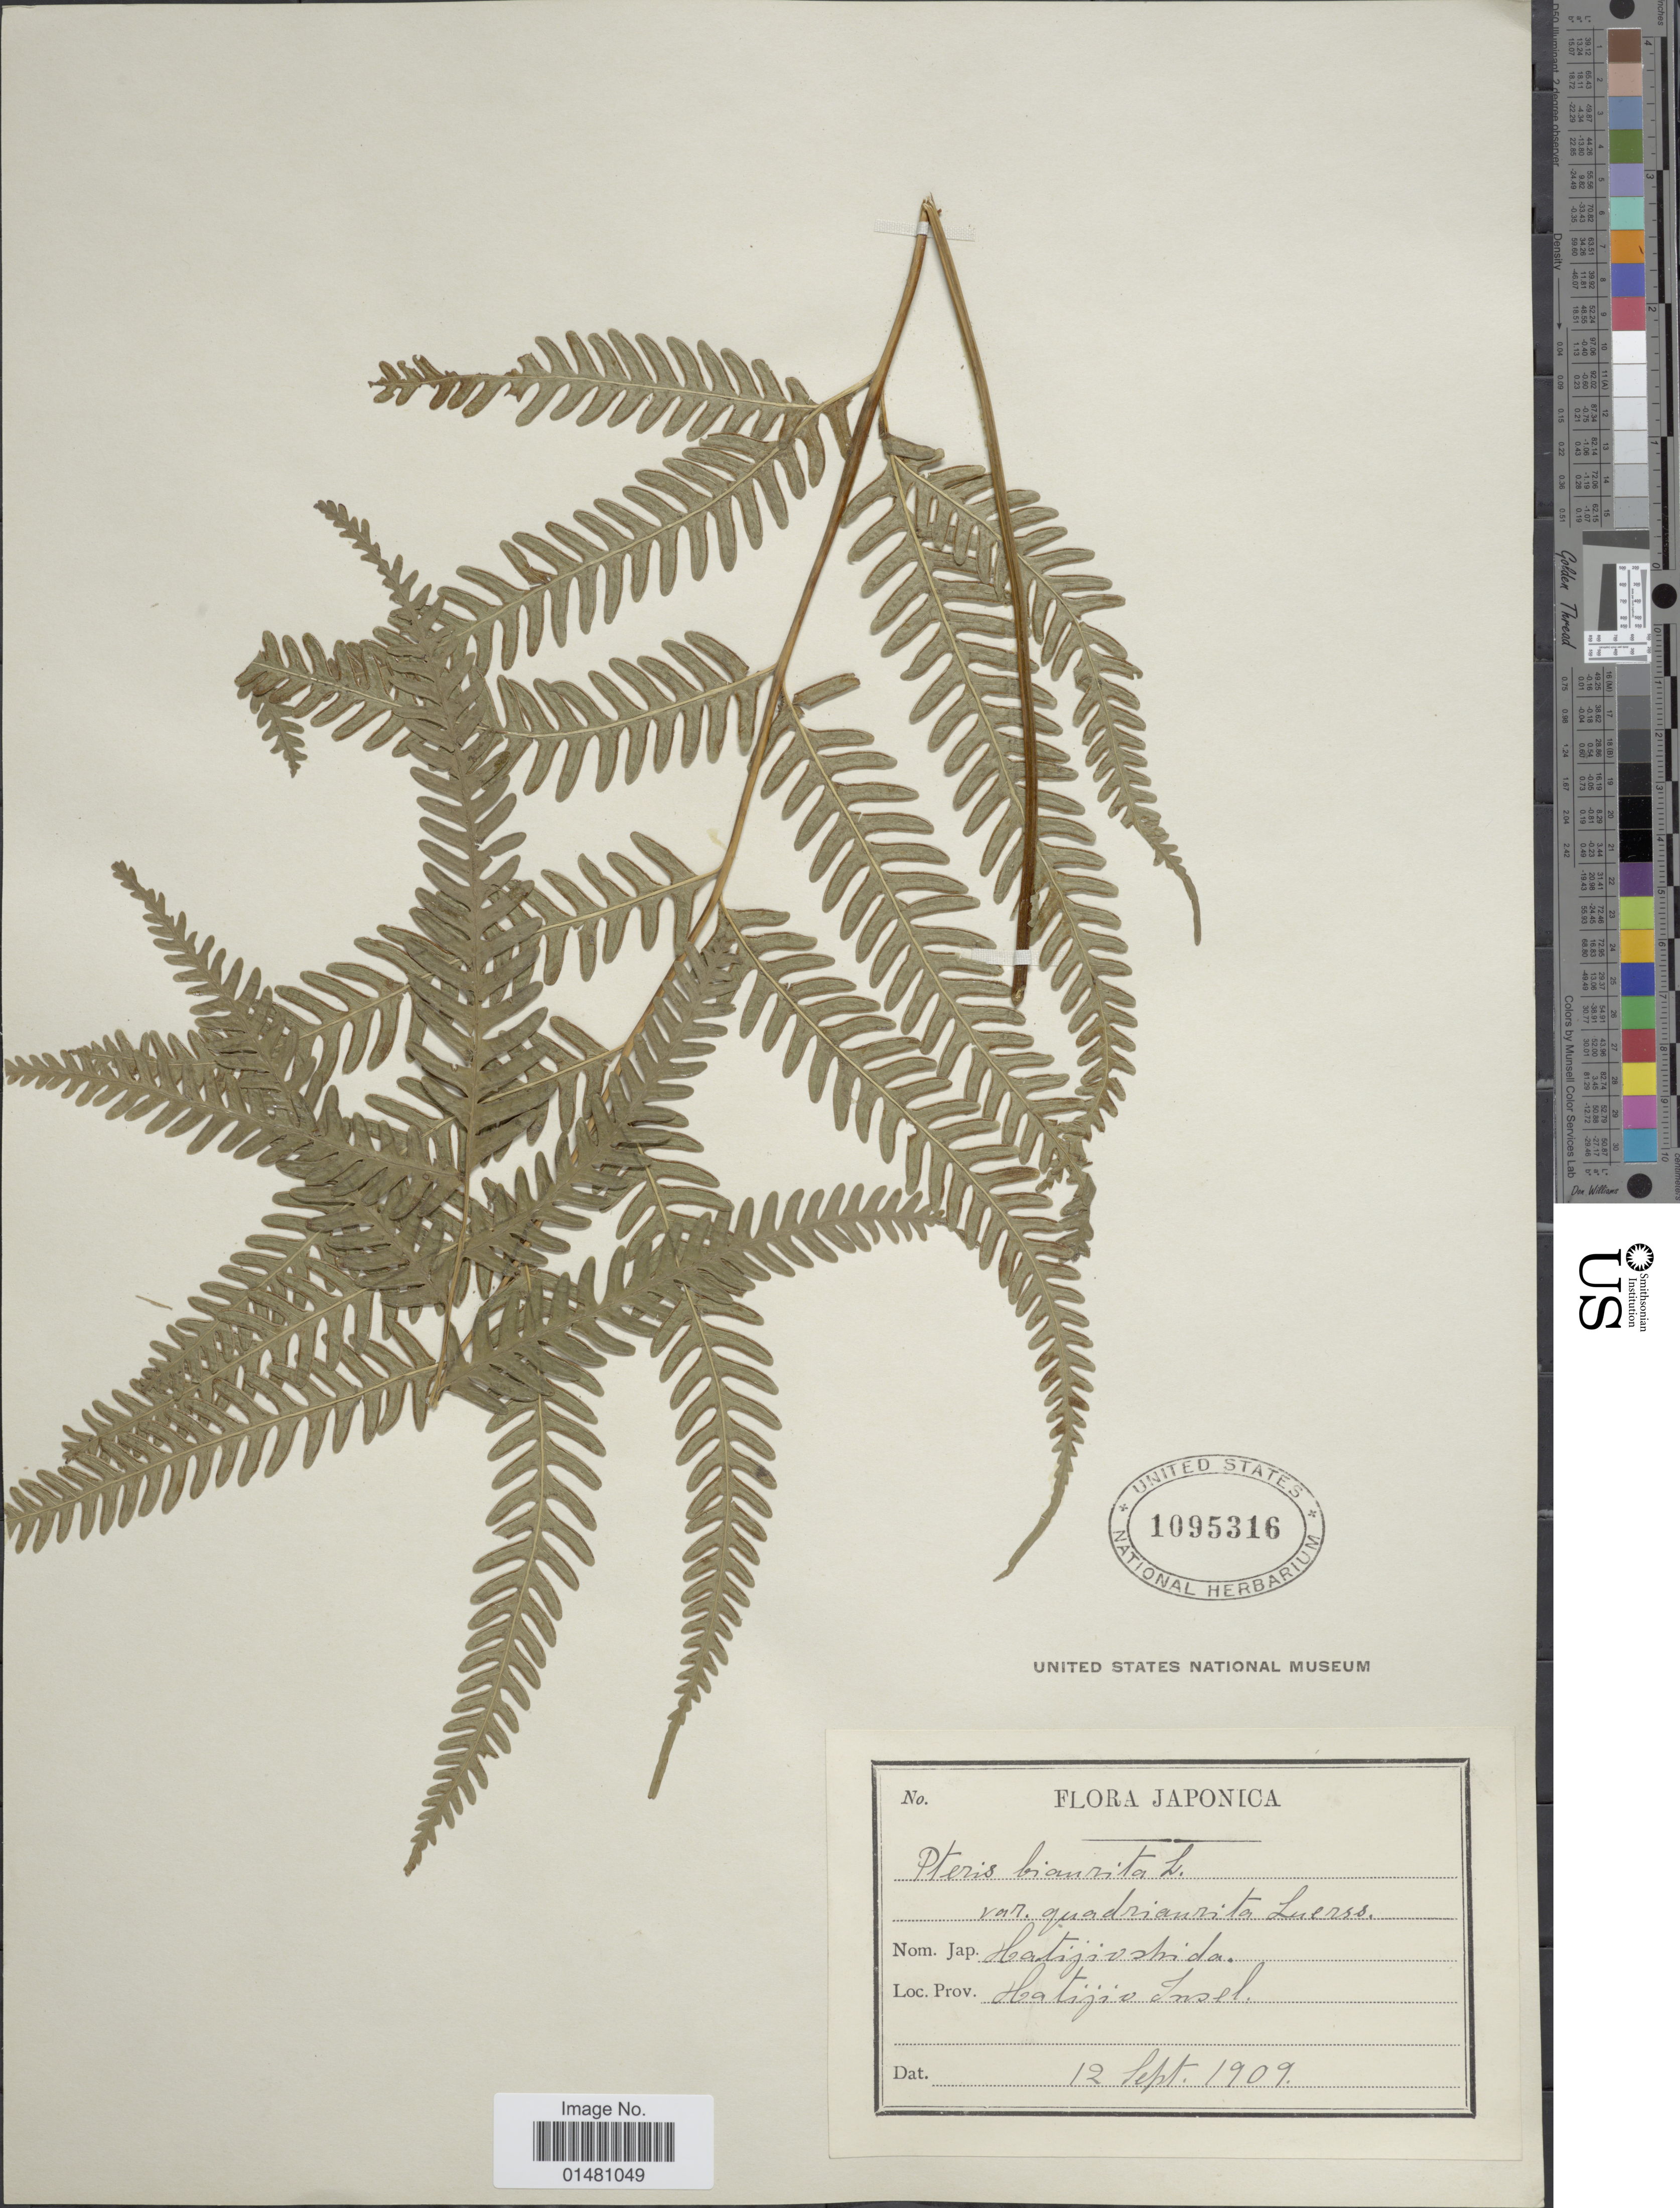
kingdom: Plantae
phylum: Tracheophyta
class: Polypodiopsida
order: Polypodiales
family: Pteridaceae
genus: Pteris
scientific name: Pteris quadriaurita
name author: Retz.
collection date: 1909-09-12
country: Japan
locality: Hatijio Insel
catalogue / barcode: US 1095316